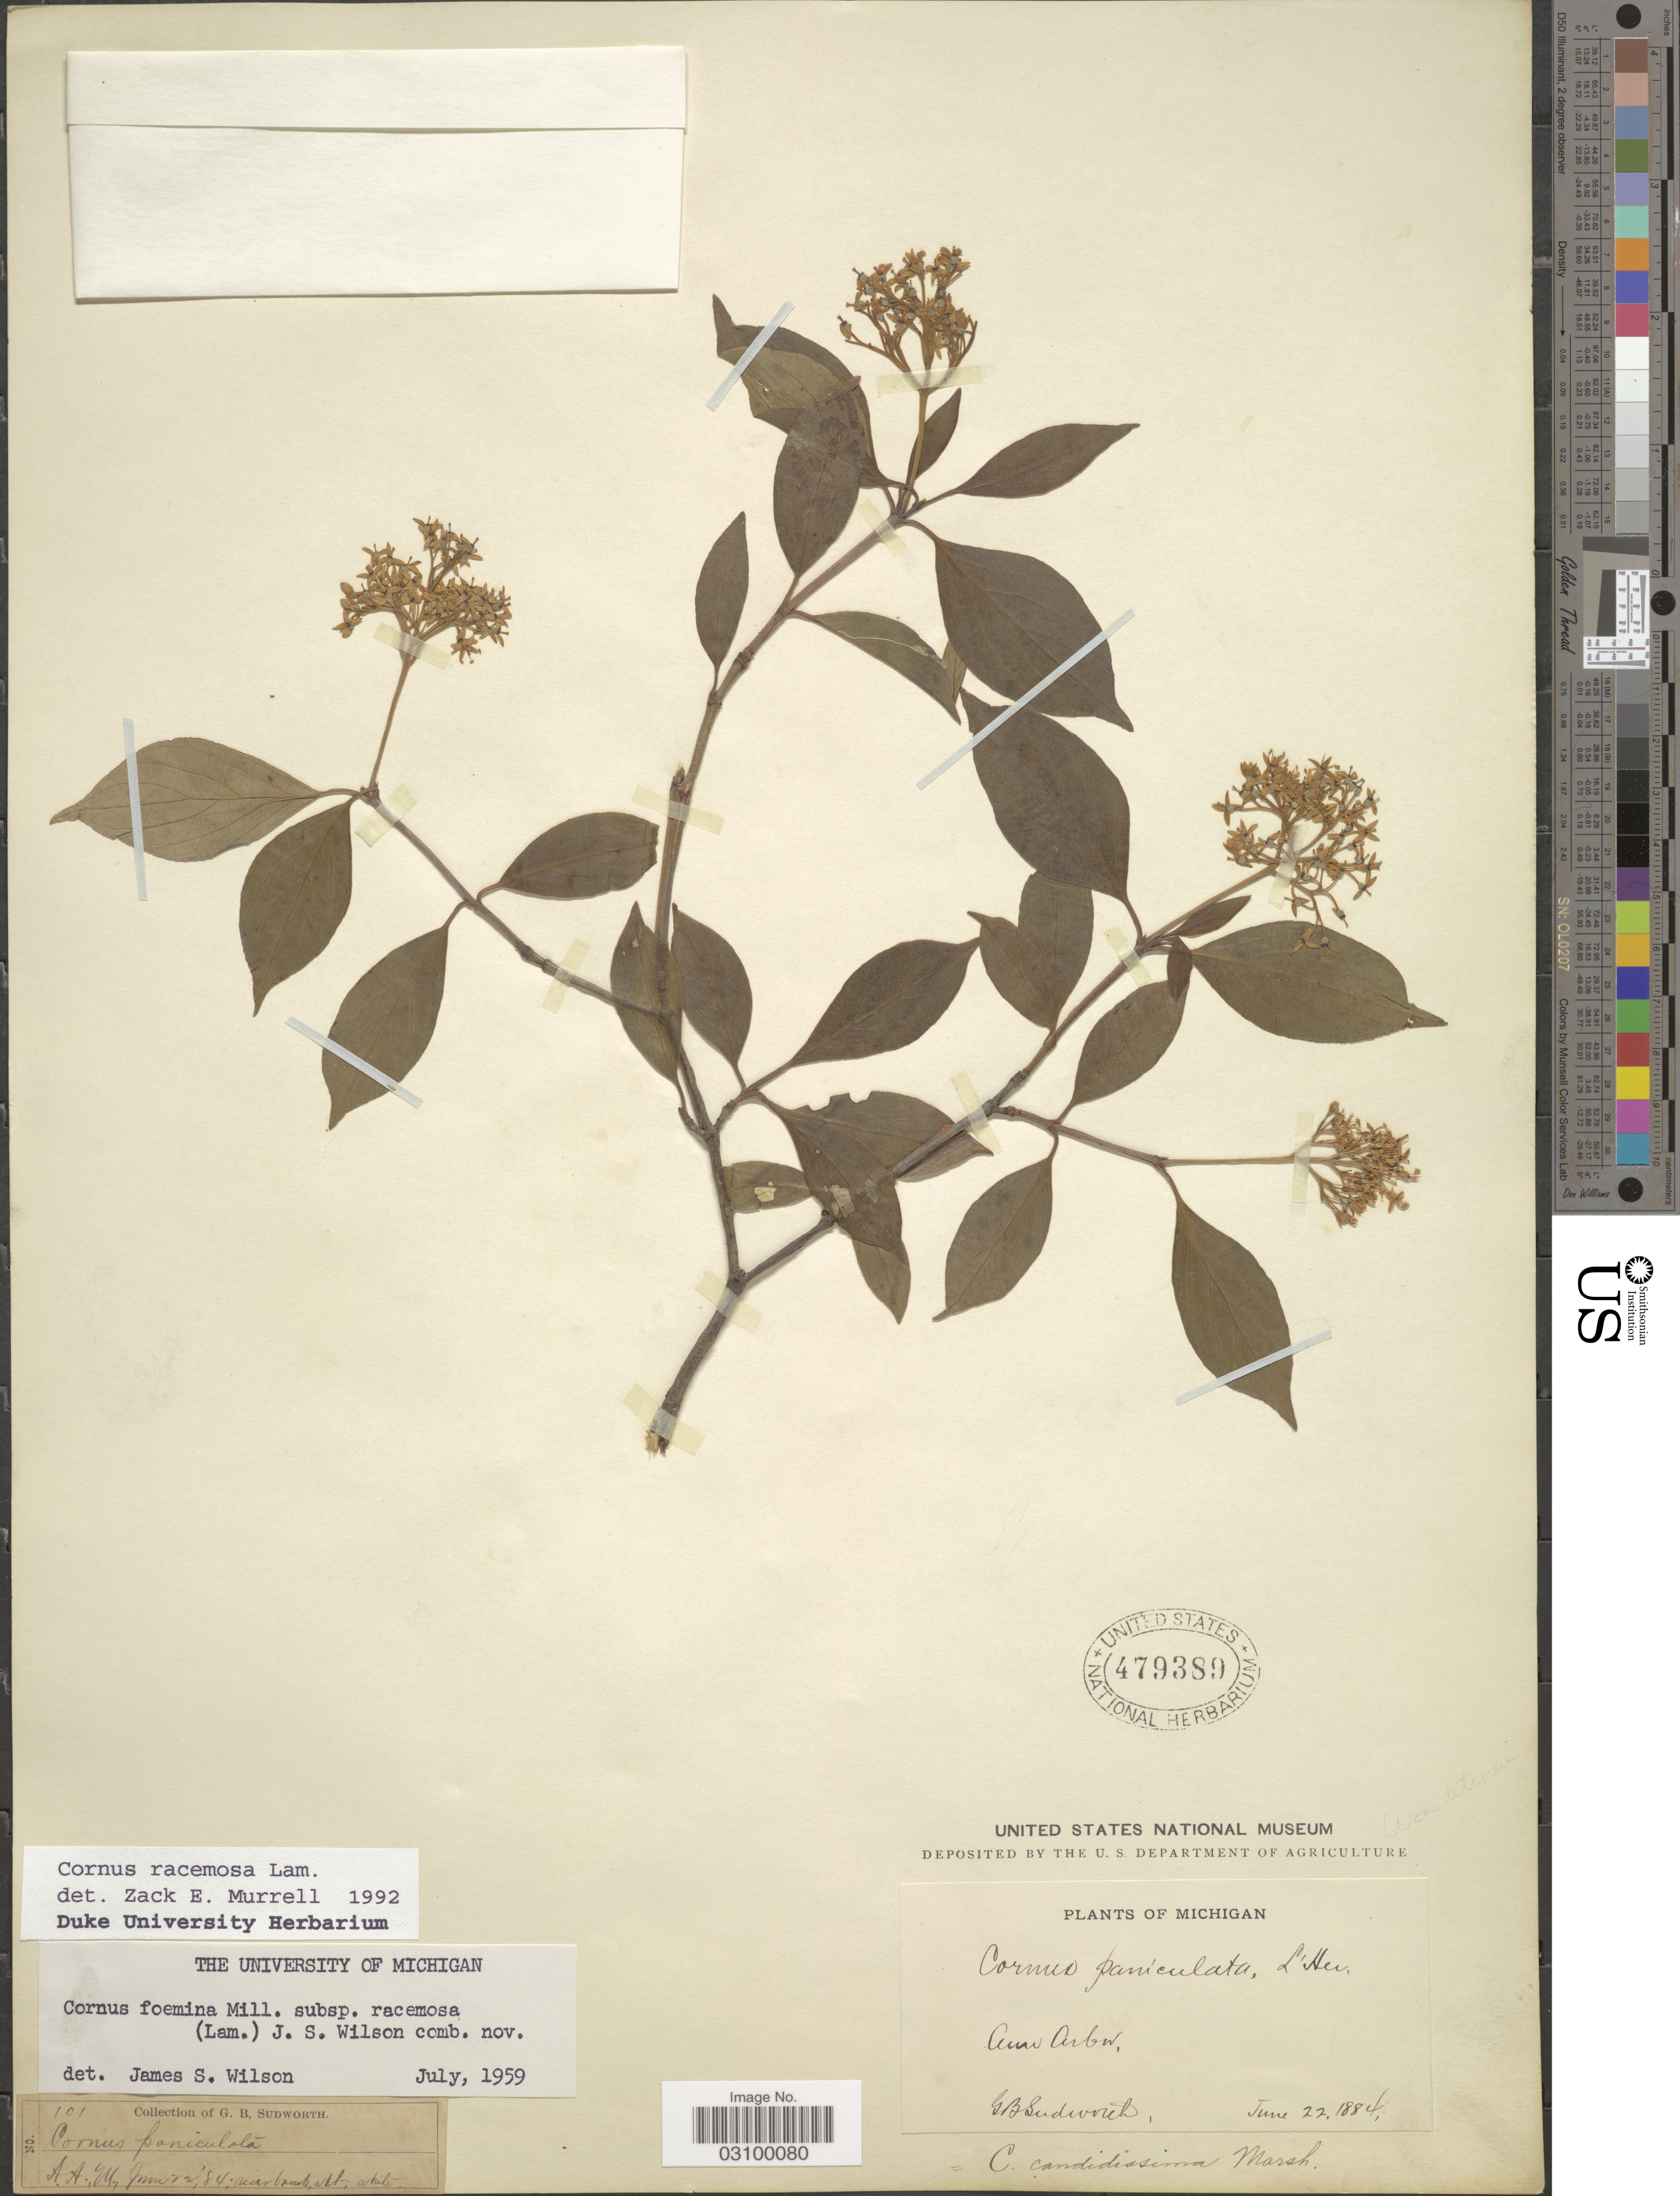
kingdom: Plantae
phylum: Tracheophyta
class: Magnoliopsida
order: Cornales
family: Cornaceae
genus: Cornus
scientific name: Cornus racemosa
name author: Lam.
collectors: G. B. Sudworth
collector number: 101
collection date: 1884-06-22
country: United States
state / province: Michigan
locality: Ann Arbor. Washtenaw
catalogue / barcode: US 479389